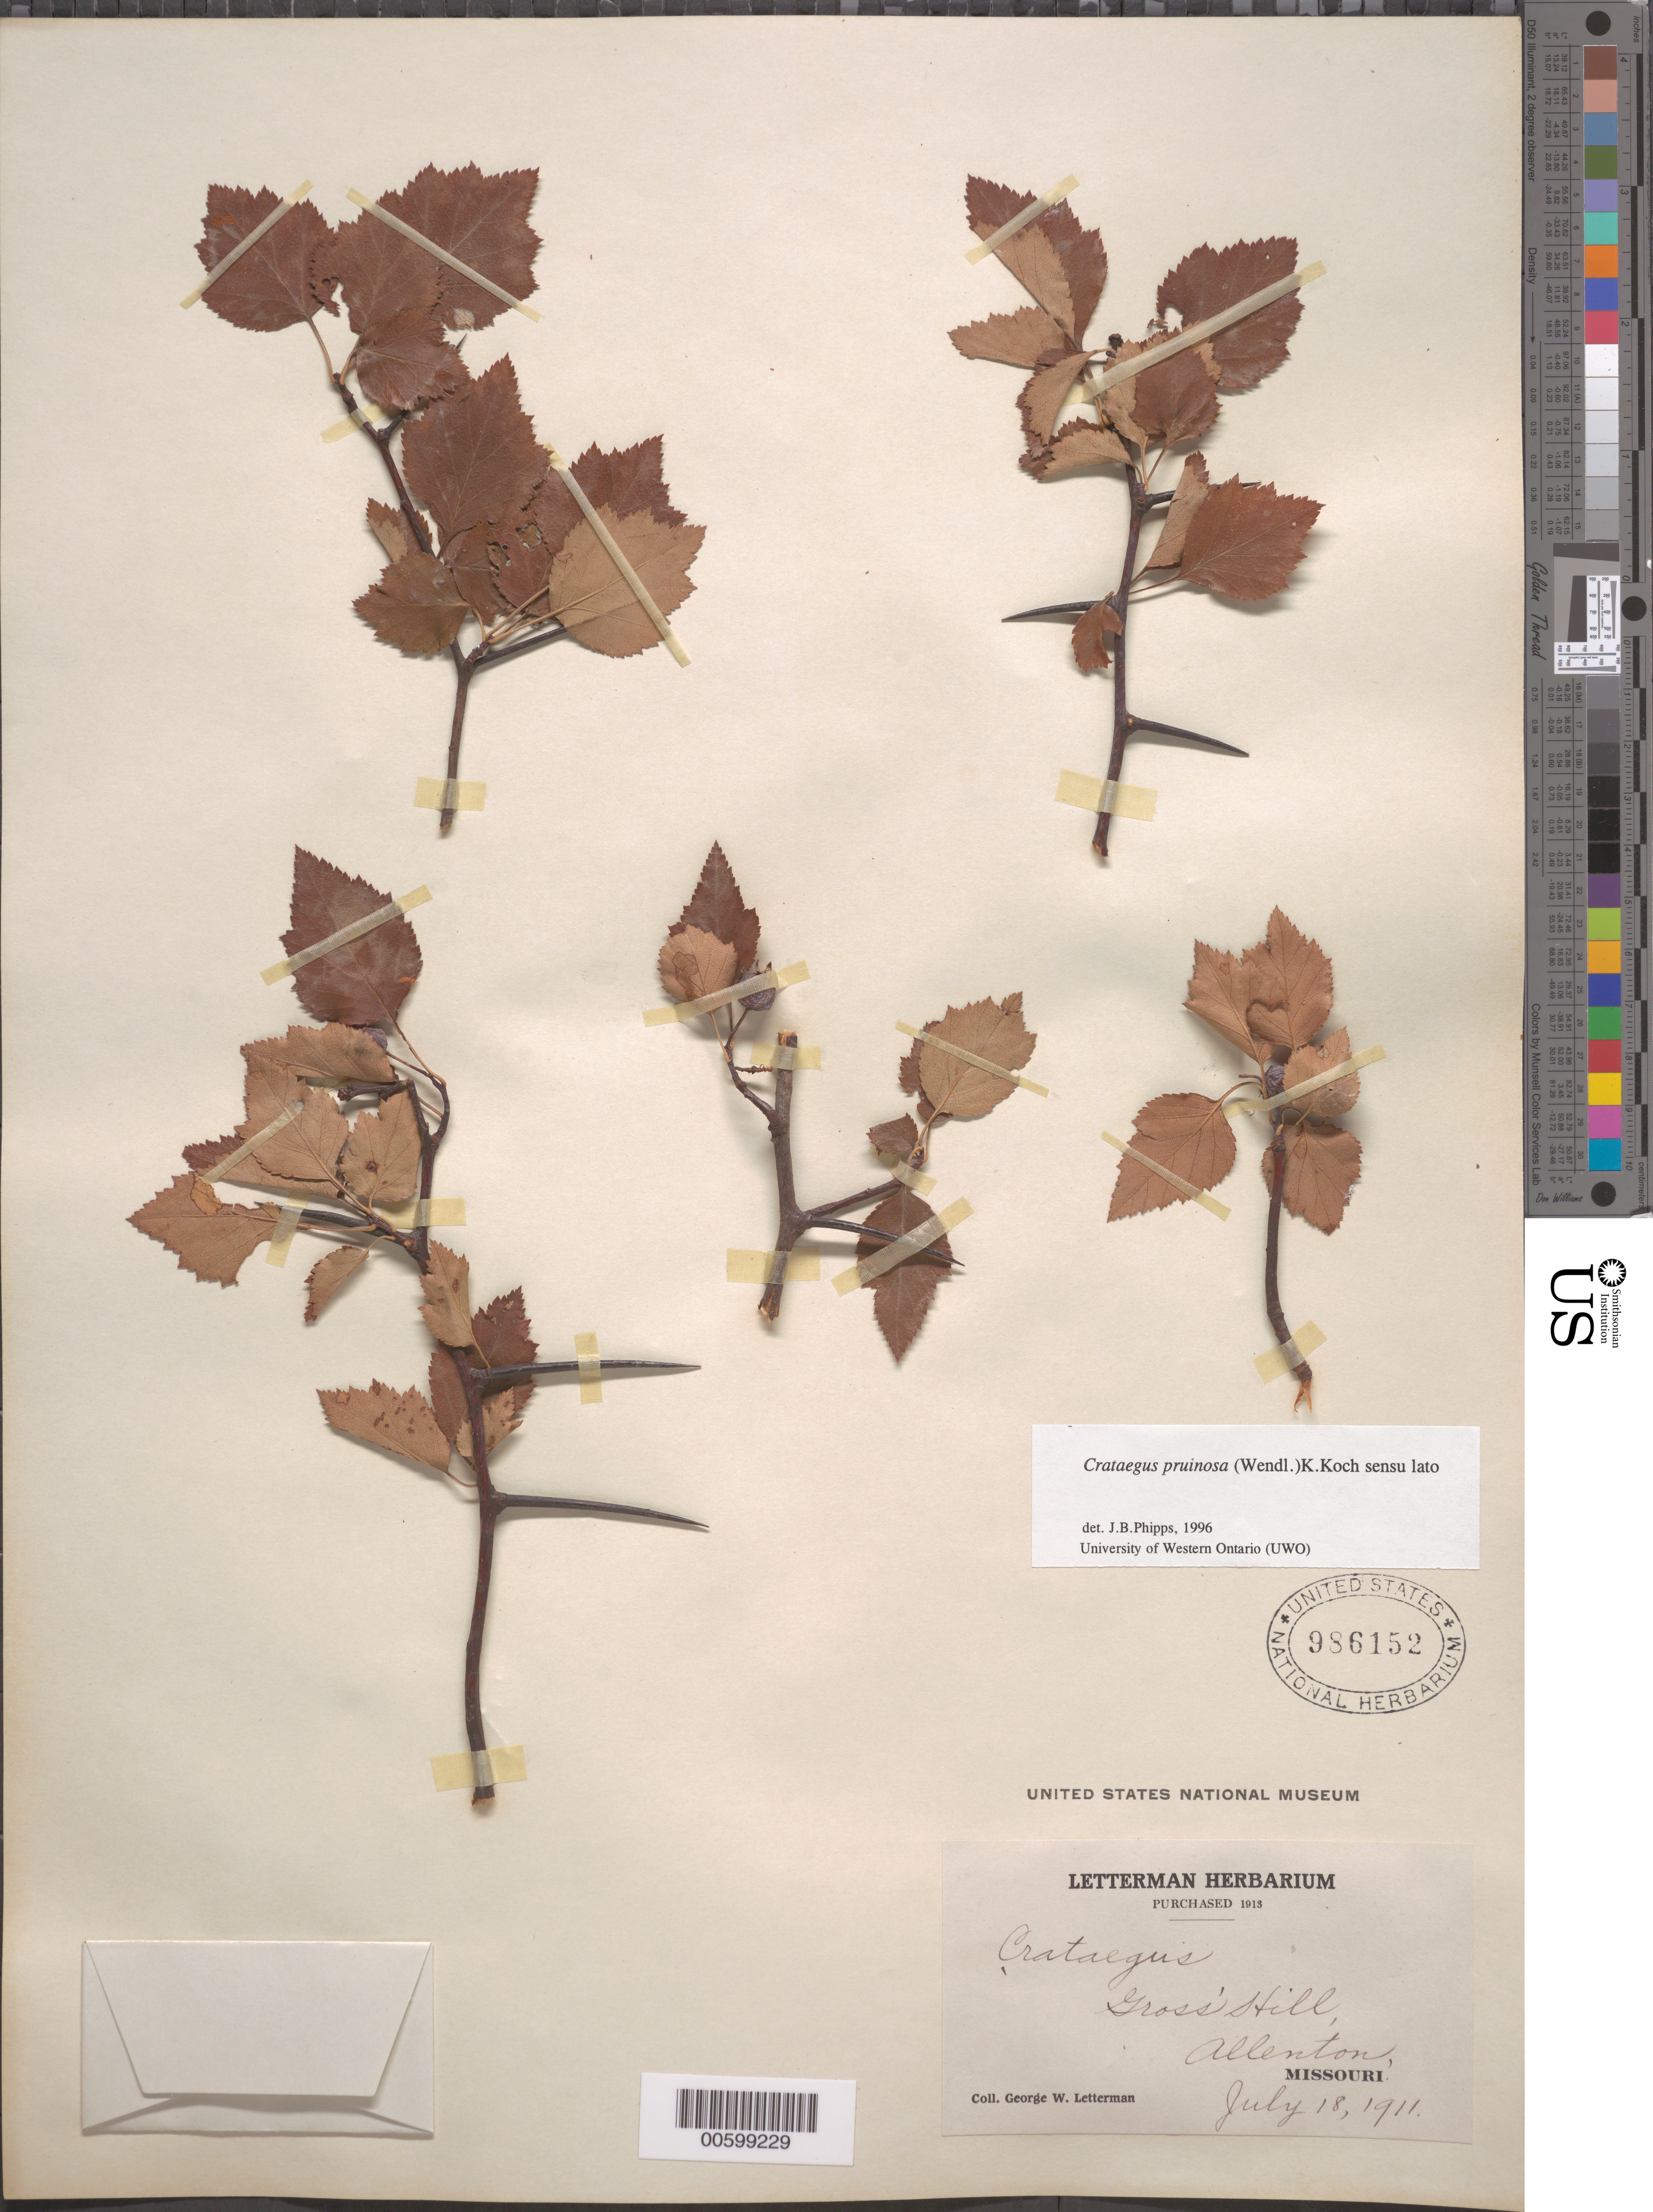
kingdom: Plantae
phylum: Tracheophyta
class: Magnoliopsida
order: Rosales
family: Rosaceae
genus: Crataegus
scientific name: Crataegus pruinosa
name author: (H.L. Wendl.) K. Koch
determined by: Phipps, James B., (UWO), University of Western Ontario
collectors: G. W. Letterman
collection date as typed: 18 Jul 1911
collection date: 1911-07-18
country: United States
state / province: Missouri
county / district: Saint Louis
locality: Gross' Hill, Allenton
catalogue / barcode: US 986152